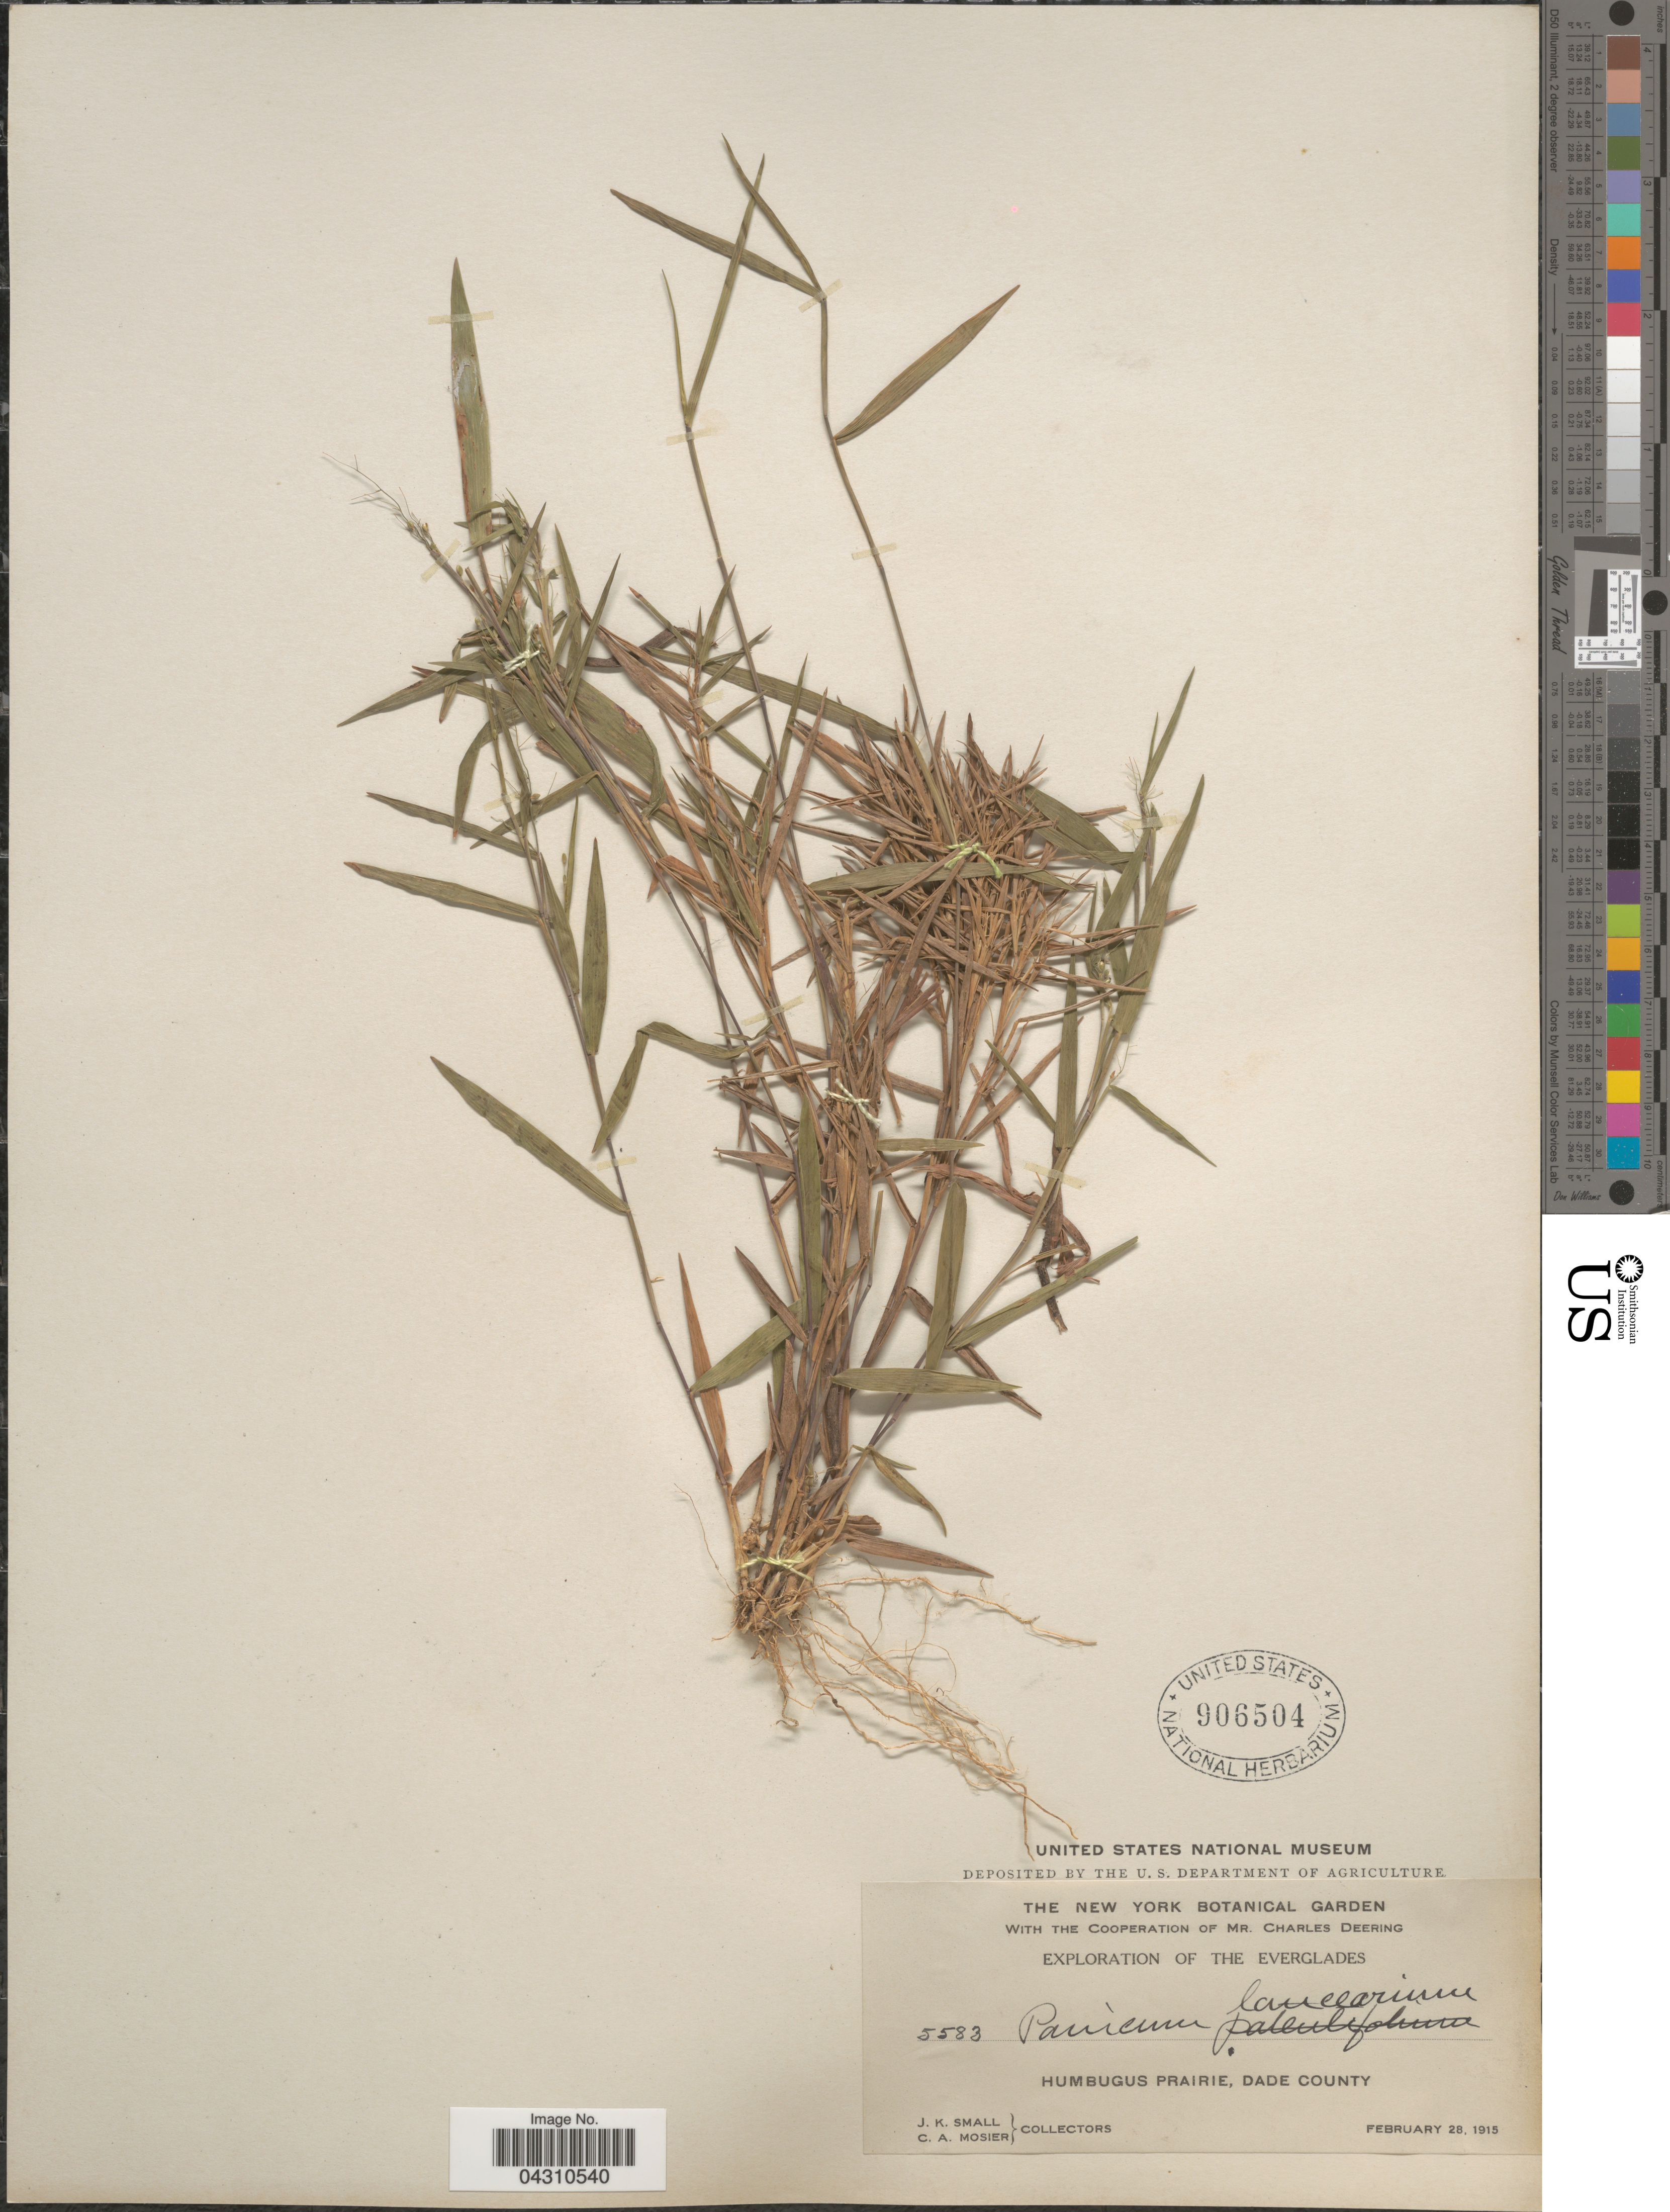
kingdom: Plantae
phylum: Tracheophyta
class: Liliopsida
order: Poales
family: Poaceae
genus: Dichanthelium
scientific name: Dichanthelium portoricense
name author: (Desv. ex Ham.) B.F. Hansen & Wunderlin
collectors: J. K. Small & C. A. Mosier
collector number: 5583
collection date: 1915-02-28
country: United States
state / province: Florida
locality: Exploration of the Everglades. Humbugus Prairie, Dade County.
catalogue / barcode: US 906504